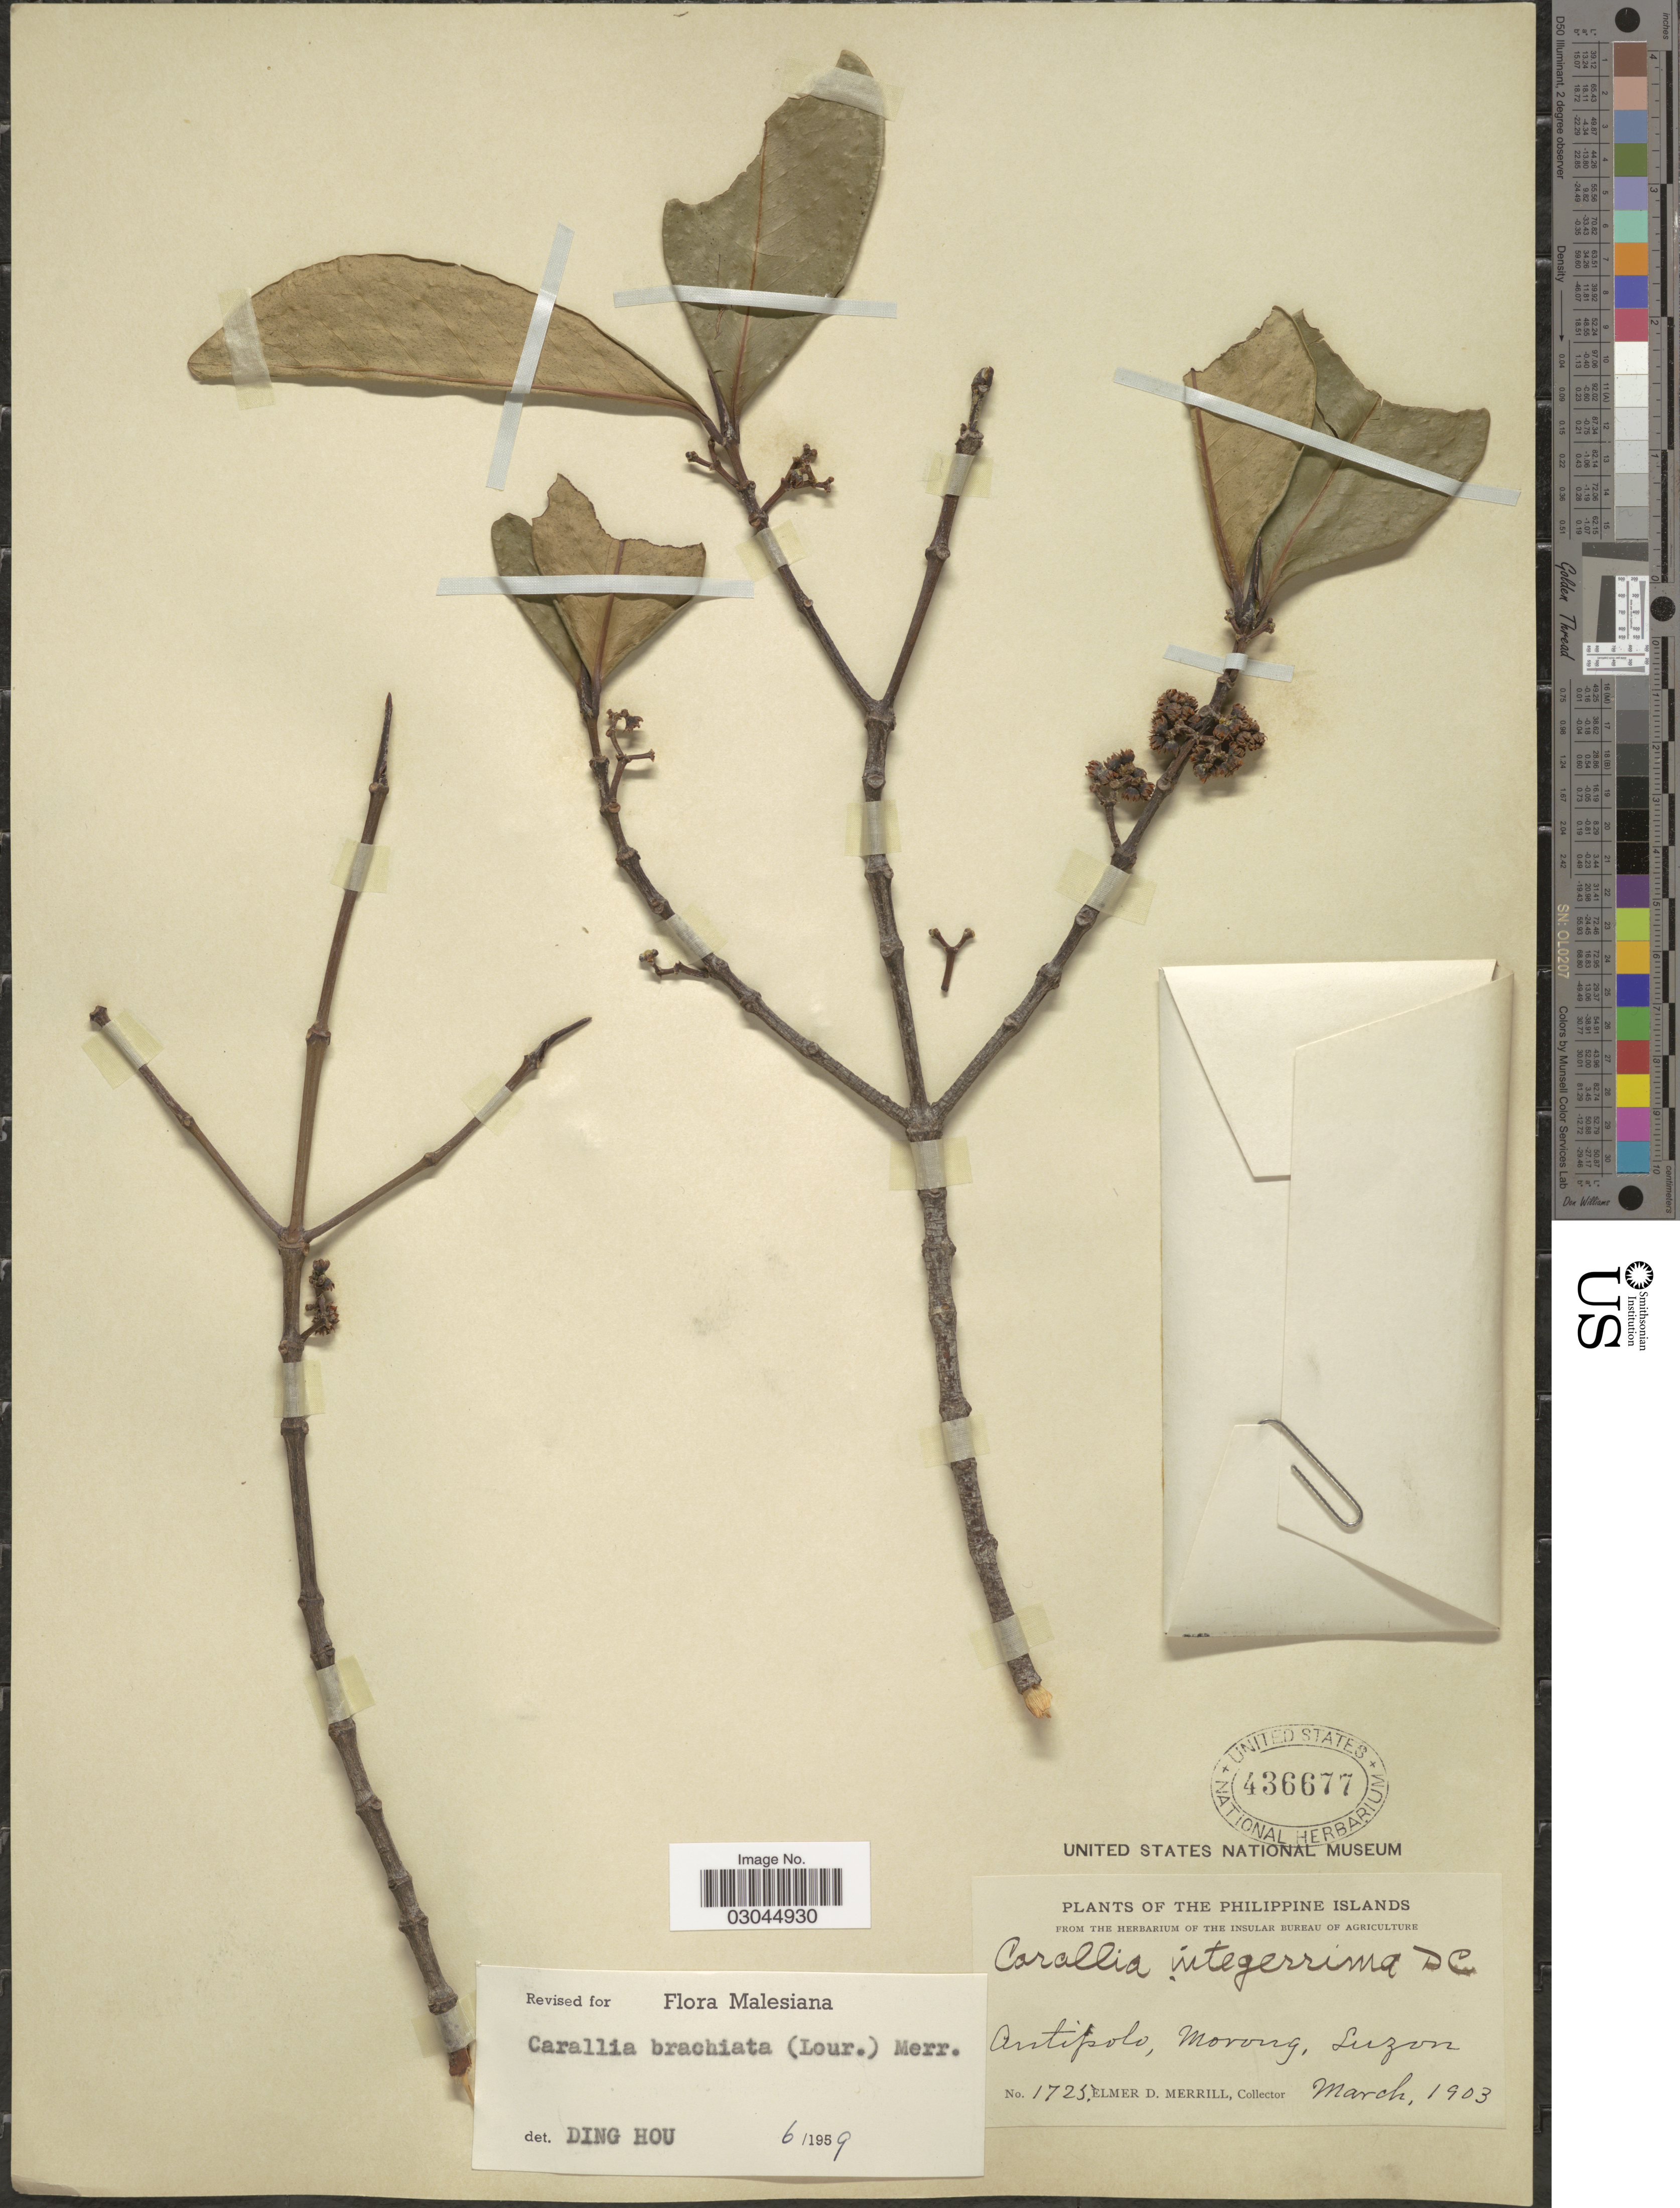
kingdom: Plantae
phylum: Tracheophyta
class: Magnoliopsida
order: Malpighiales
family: Rhizophoraceae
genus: Carallia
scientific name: Carallia brachiata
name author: (Lour.) Merr.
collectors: E. D. Merrill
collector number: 1725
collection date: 1903-03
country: Philippines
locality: Antipolo, Morong, Luzon.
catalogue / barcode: US 436677